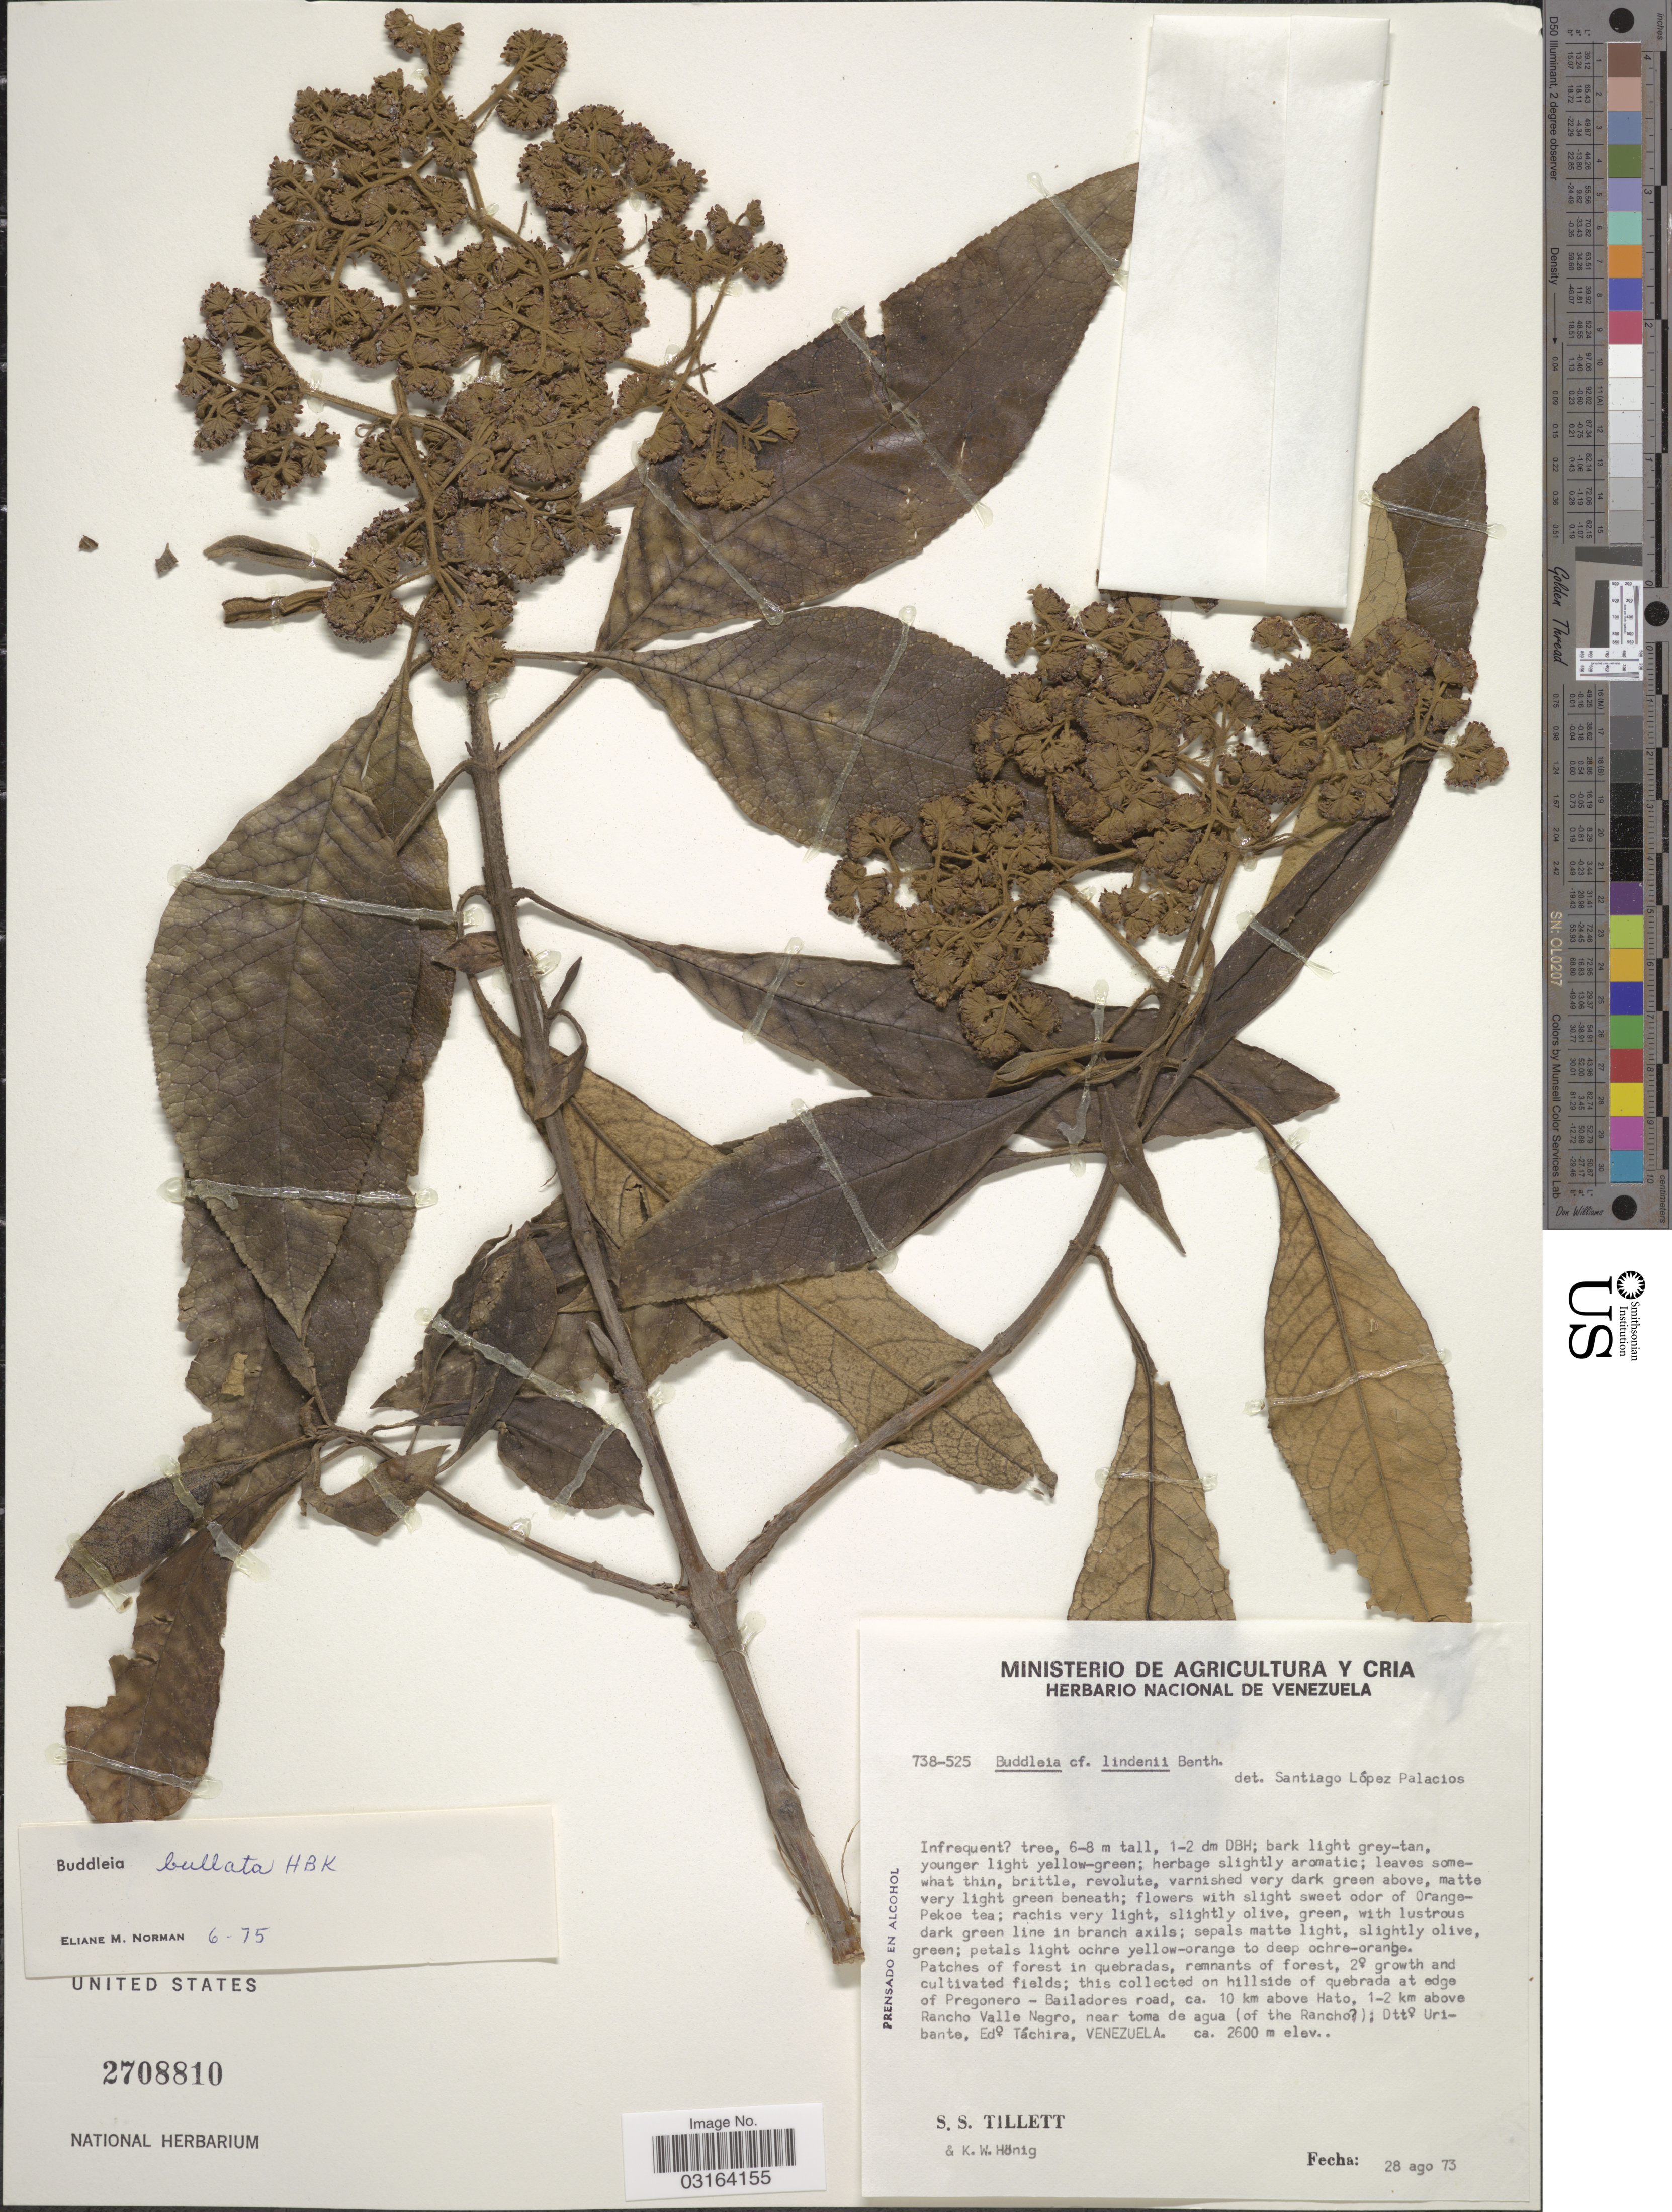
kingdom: Plantae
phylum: Tracheophyta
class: Magnoliopsida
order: Lamiales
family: Scrophulariaceae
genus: Buddleja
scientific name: Buddleja bullata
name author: Kunth in Humb. & et al.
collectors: S. S. Tillett & K. Hönig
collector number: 738-525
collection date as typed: Transcribed d/m/y: 28/8/73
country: Venezuela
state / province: Tachira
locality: On hillside of quebrada at edge of Pregonero - Bailadores road, ca. 10 km above Hato, 1-2 km above Rancho Valle Negro, near toma de agua (of the Rancho); Dtto Uribante, Edo. Táchira.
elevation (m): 2600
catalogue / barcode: US 2708810